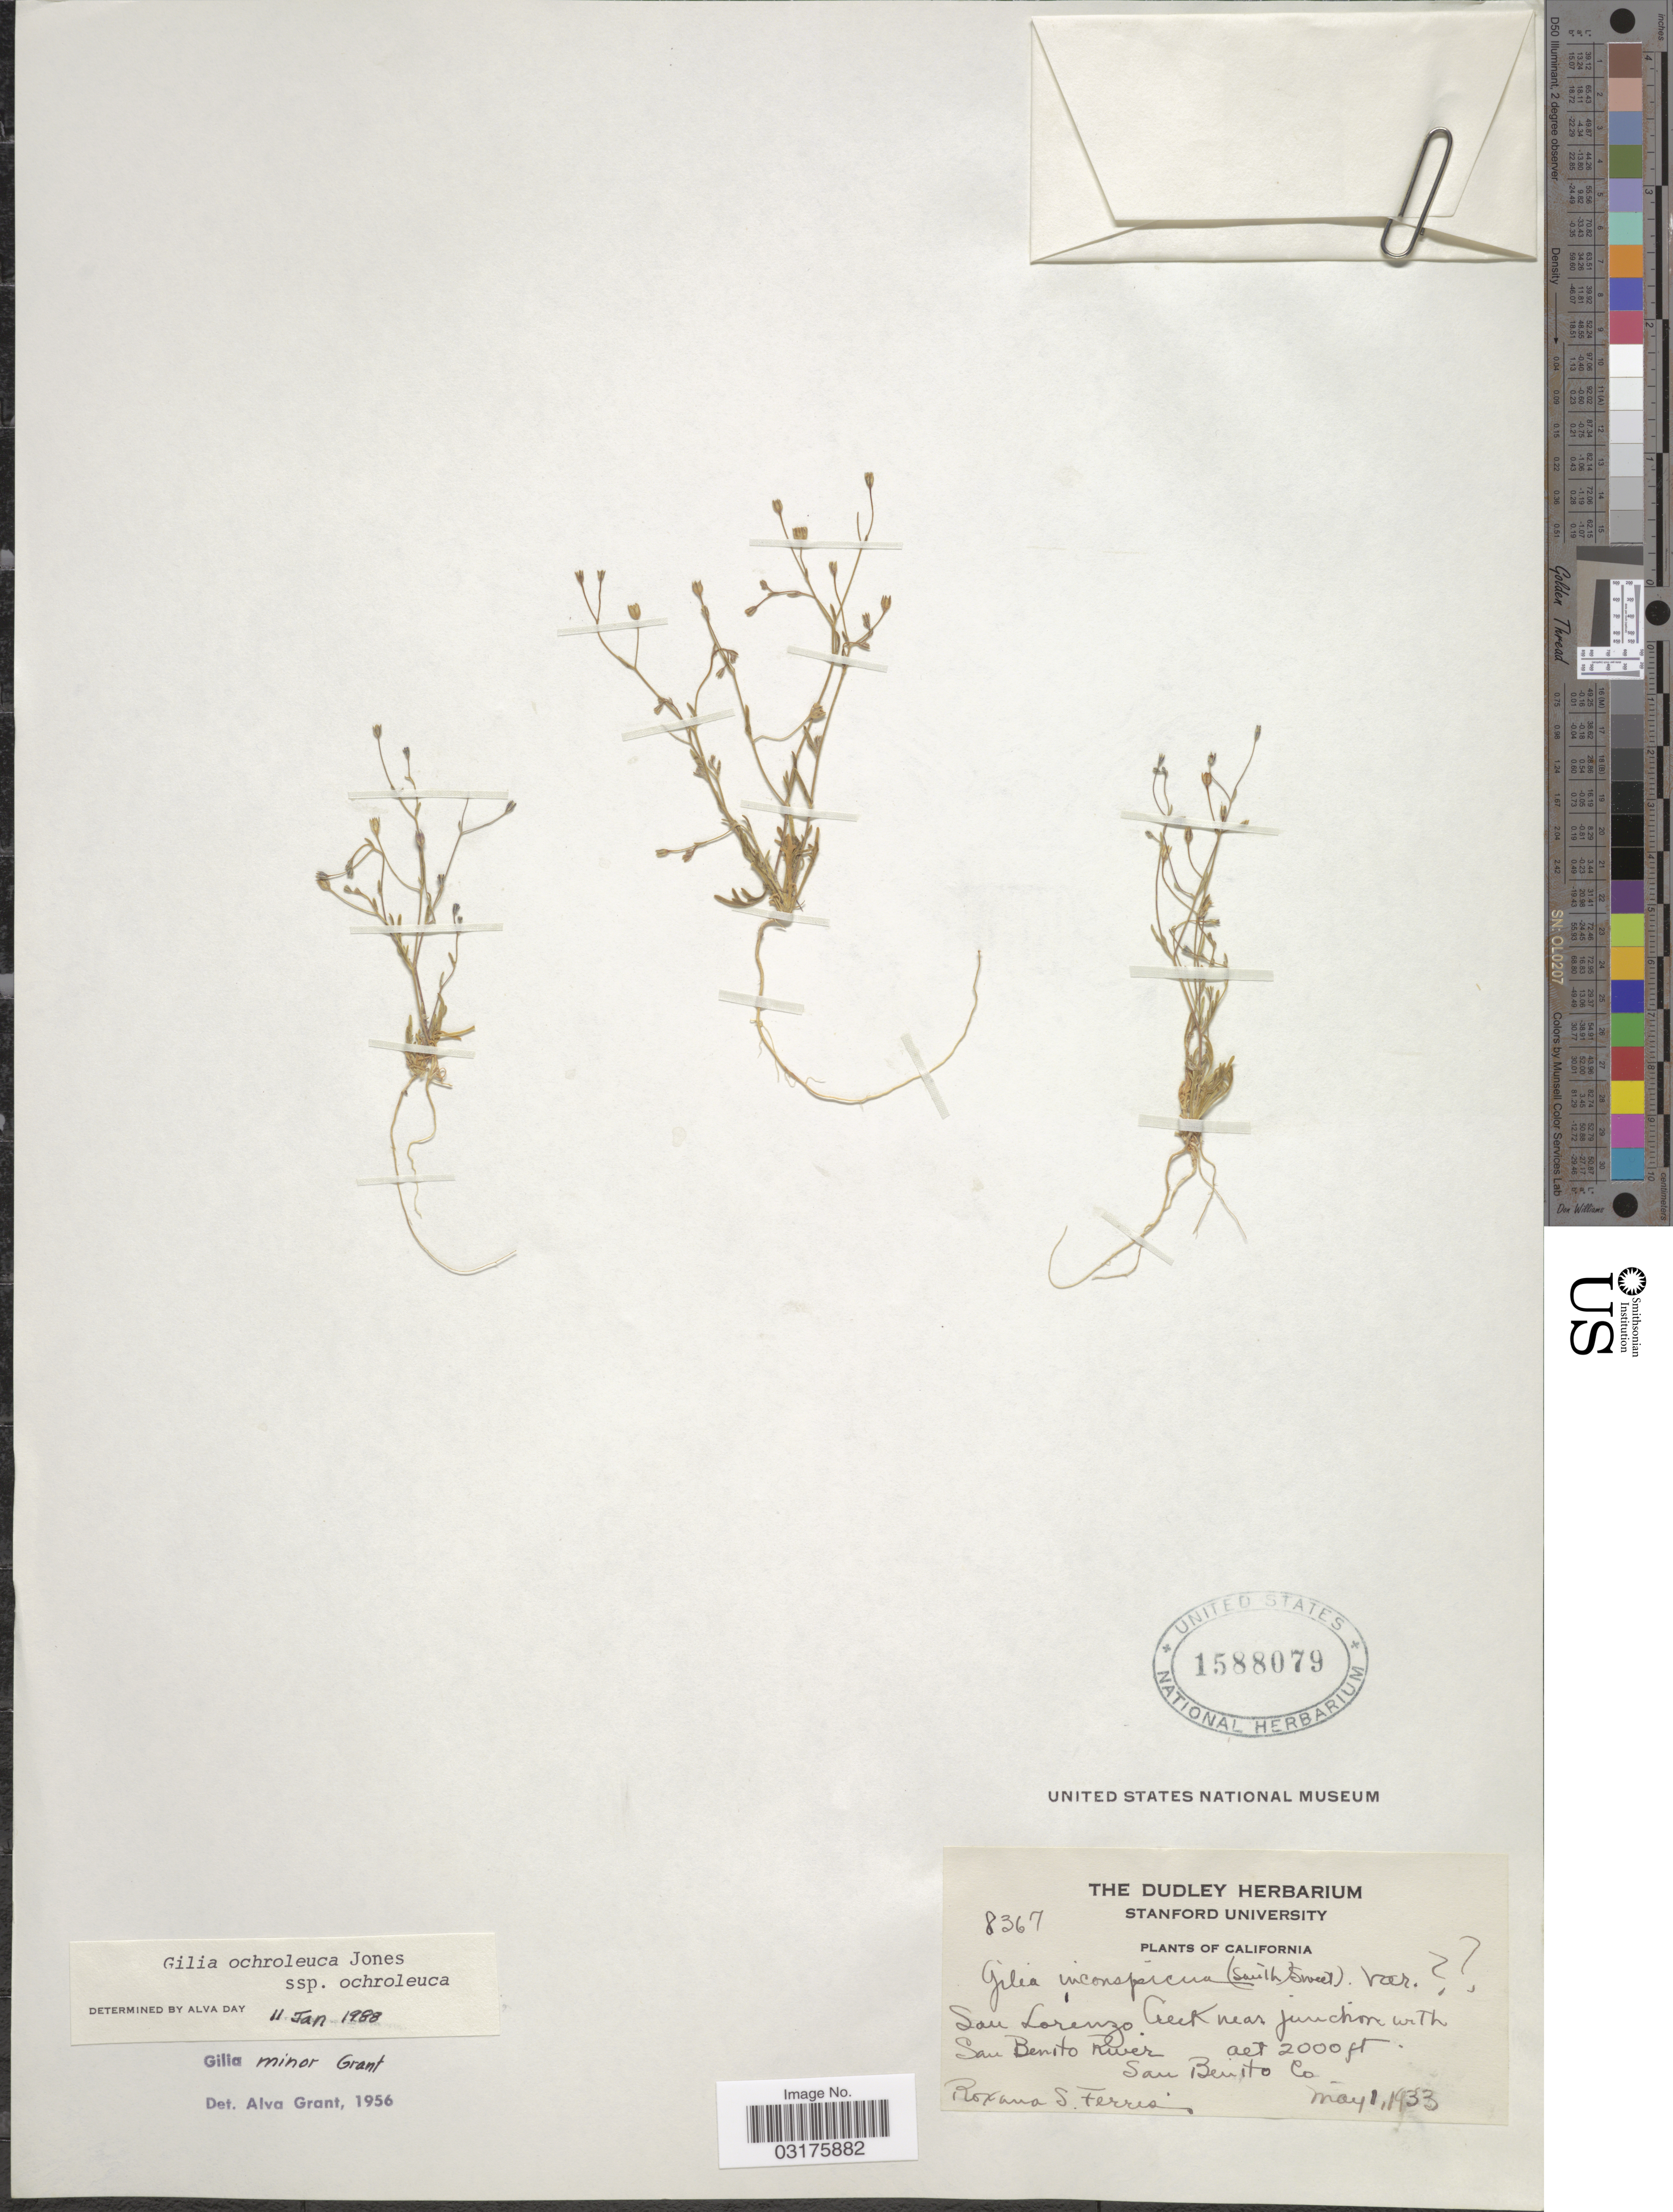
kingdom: Plantae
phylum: Tracheophyta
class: Magnoliopsida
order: Ericales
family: Polemoniaceae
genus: Gilia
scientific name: Gilia ochroleuca subsp. ochroleuca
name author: M.E. Jones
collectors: R. S. Ferris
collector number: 8367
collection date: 1933-05-01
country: United States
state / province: California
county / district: San Benito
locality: San Lorenzo Creek near junction with San Benito River, San Benito Co.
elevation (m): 610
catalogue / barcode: US 1588079